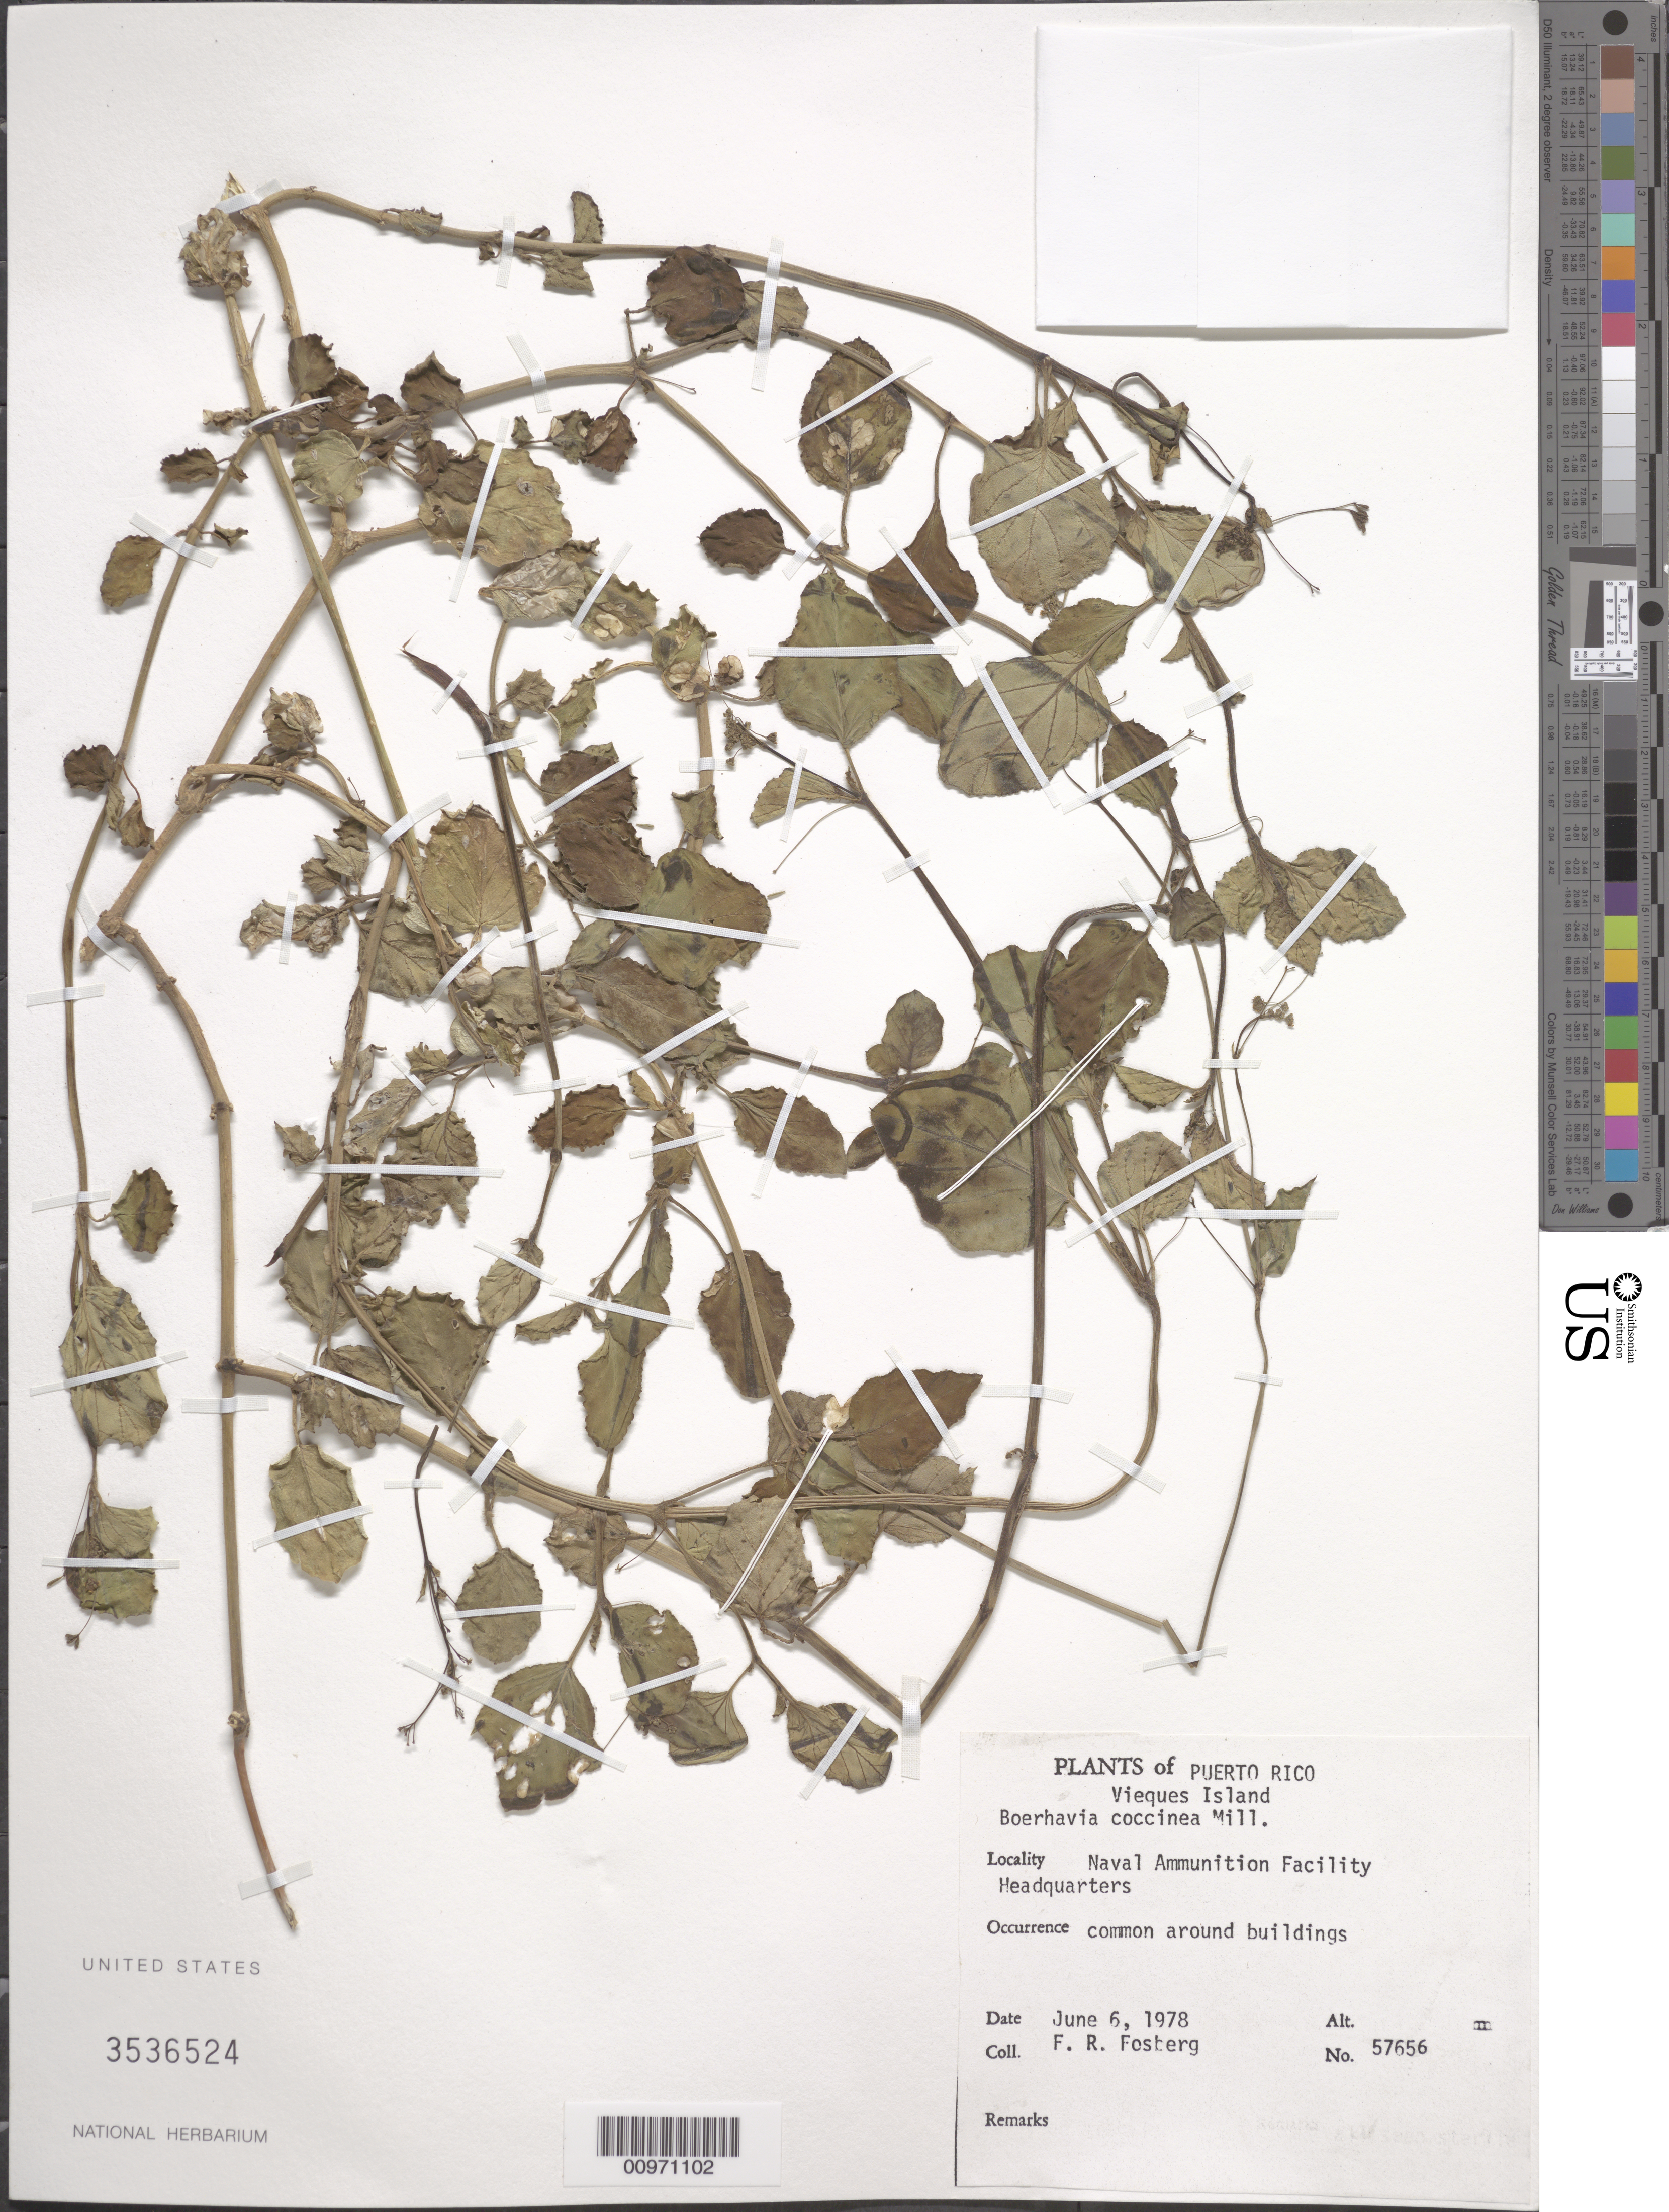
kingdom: Plantae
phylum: Tracheophyta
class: Magnoliopsida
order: Caryophyllales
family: Nyctaginaceae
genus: Boerhavia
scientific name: Boerhavia coccinea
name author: Mill.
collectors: F. R. Fosberg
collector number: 57656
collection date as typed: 06 Jun 1978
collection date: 1978-06-06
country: Puerto Rico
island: Vieques I.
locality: Naval Ammunition Facility Headquarters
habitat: Around buildings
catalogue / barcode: US 3536524